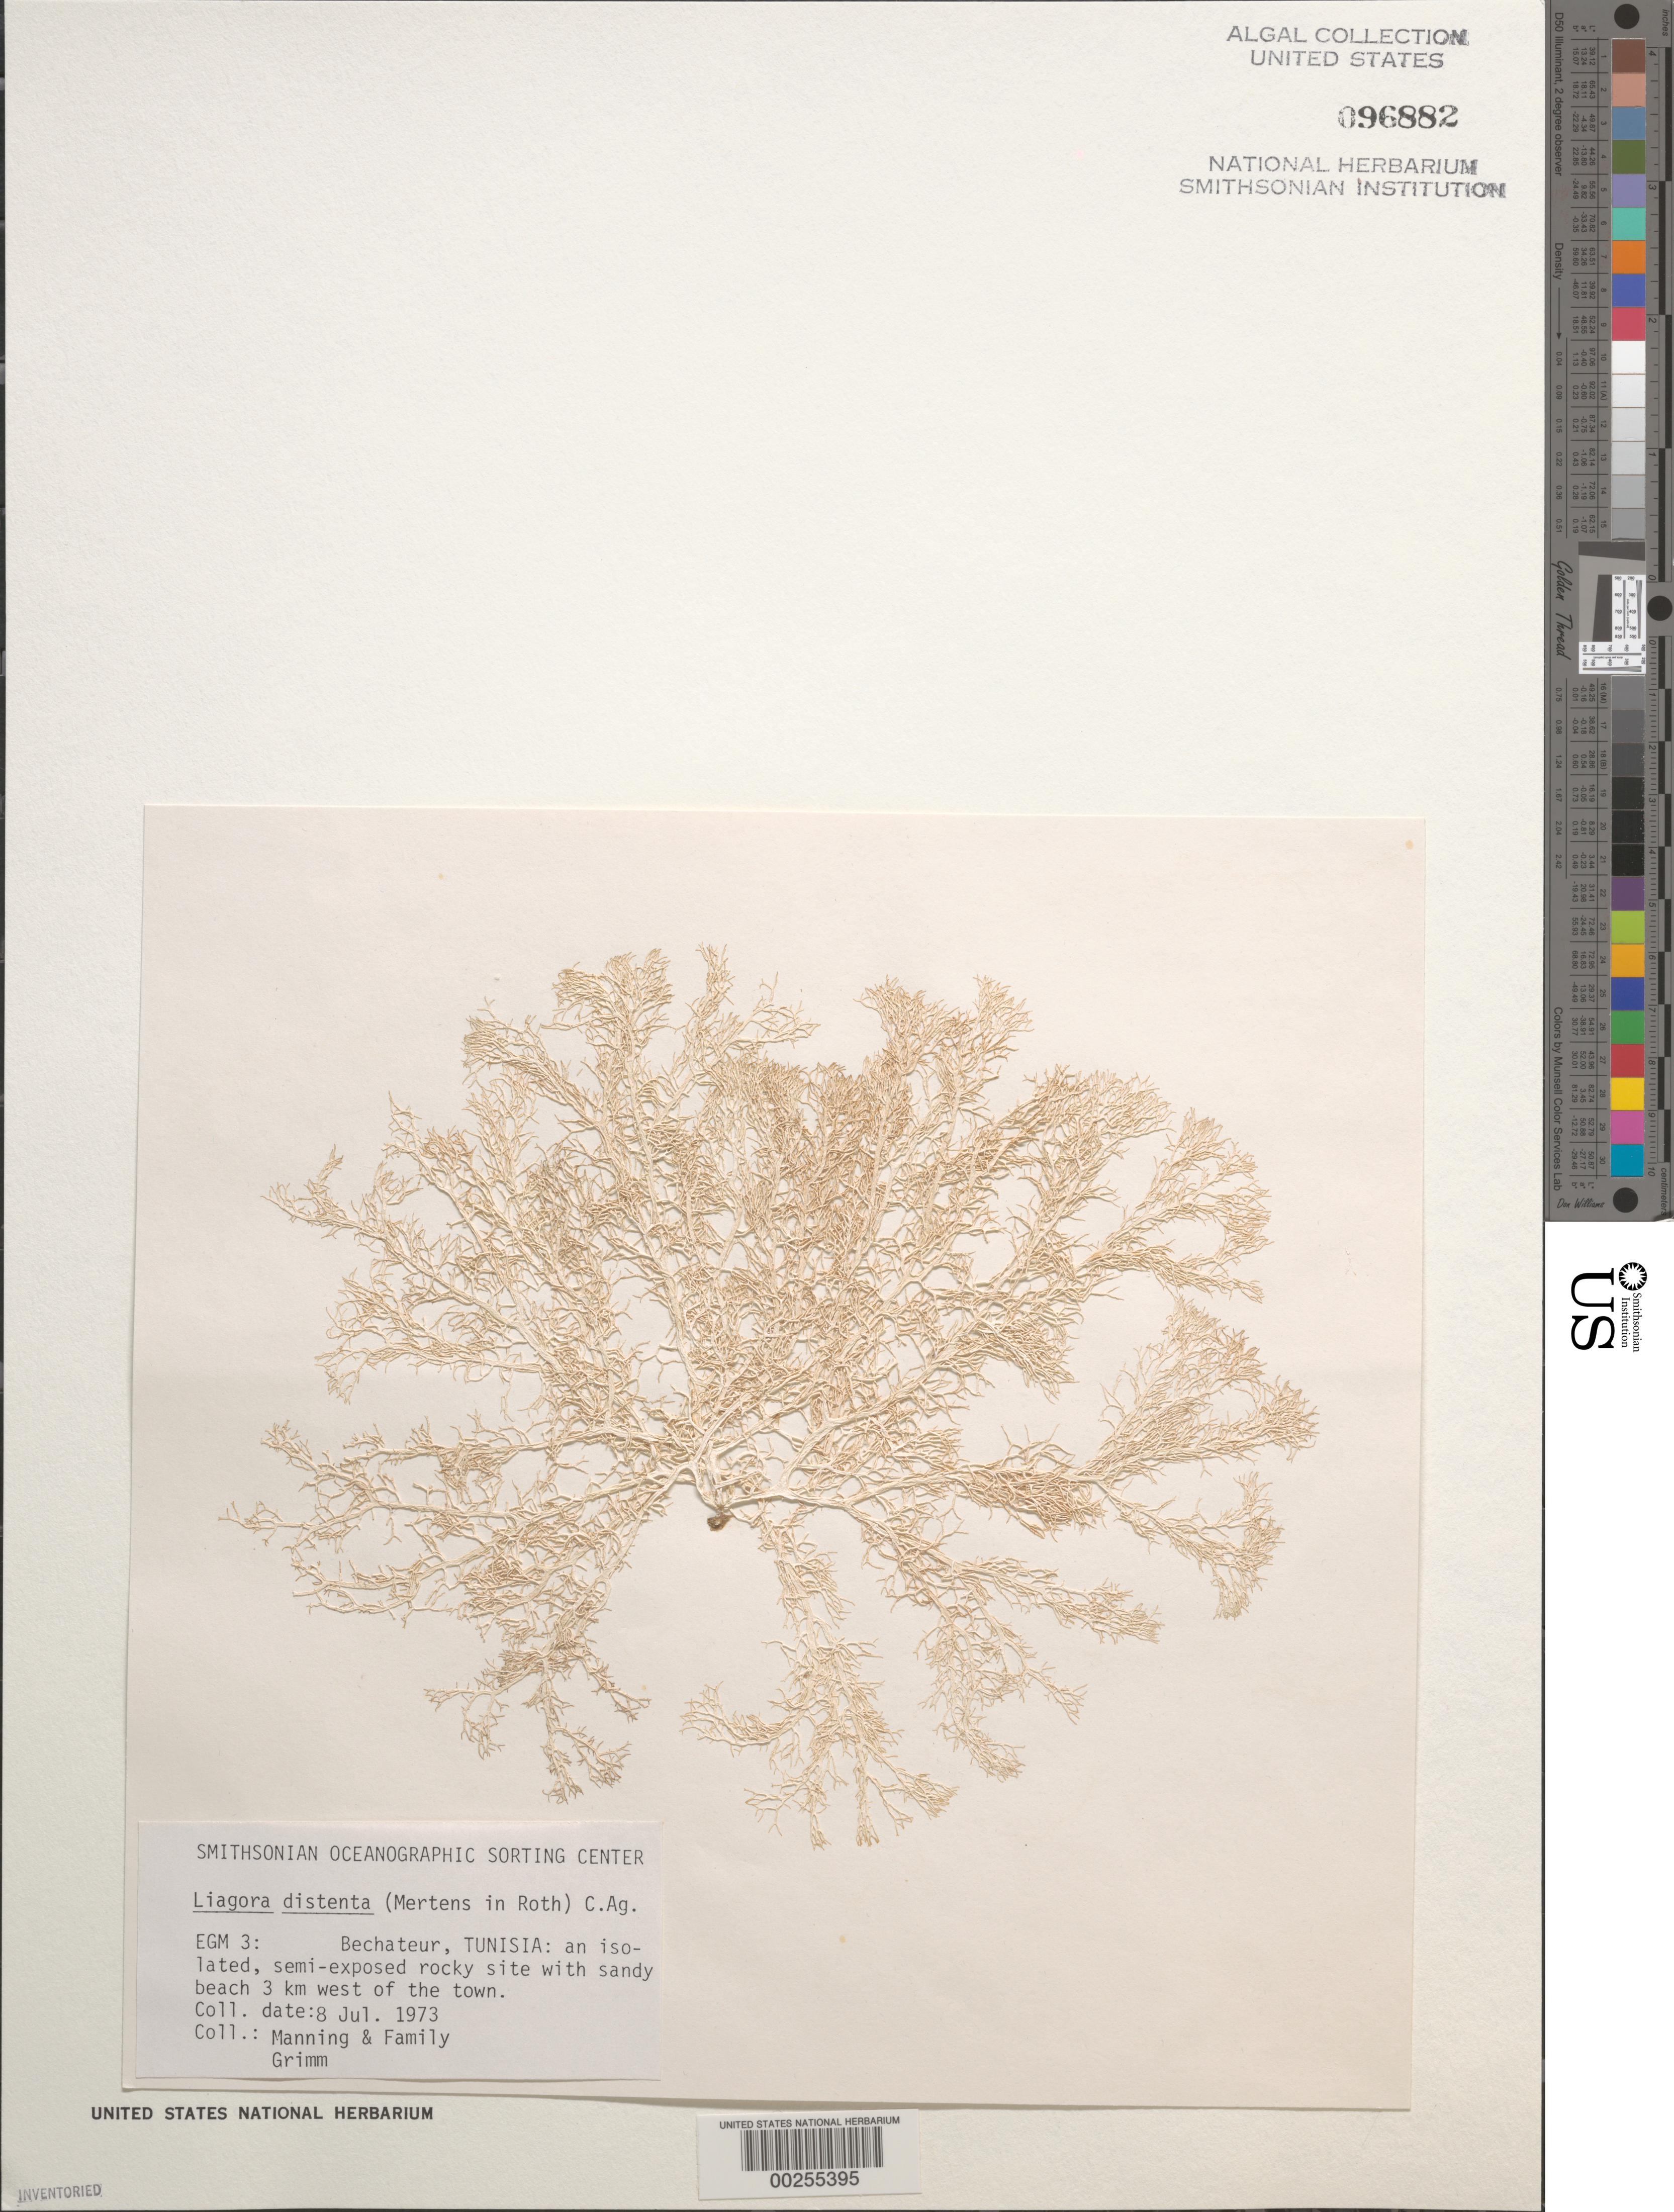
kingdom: Plantae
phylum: Rhodophyta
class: Florideophyceae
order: Nemaliales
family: Liagoraceae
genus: Liagora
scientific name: Liagora distenta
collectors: R. Manning, Manning Family & R. Grimm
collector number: EGM 3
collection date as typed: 08 Jul 1973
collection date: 1973-07-08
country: Tunisia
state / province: Bizerte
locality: Three km west of bechateur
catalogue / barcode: US 96882